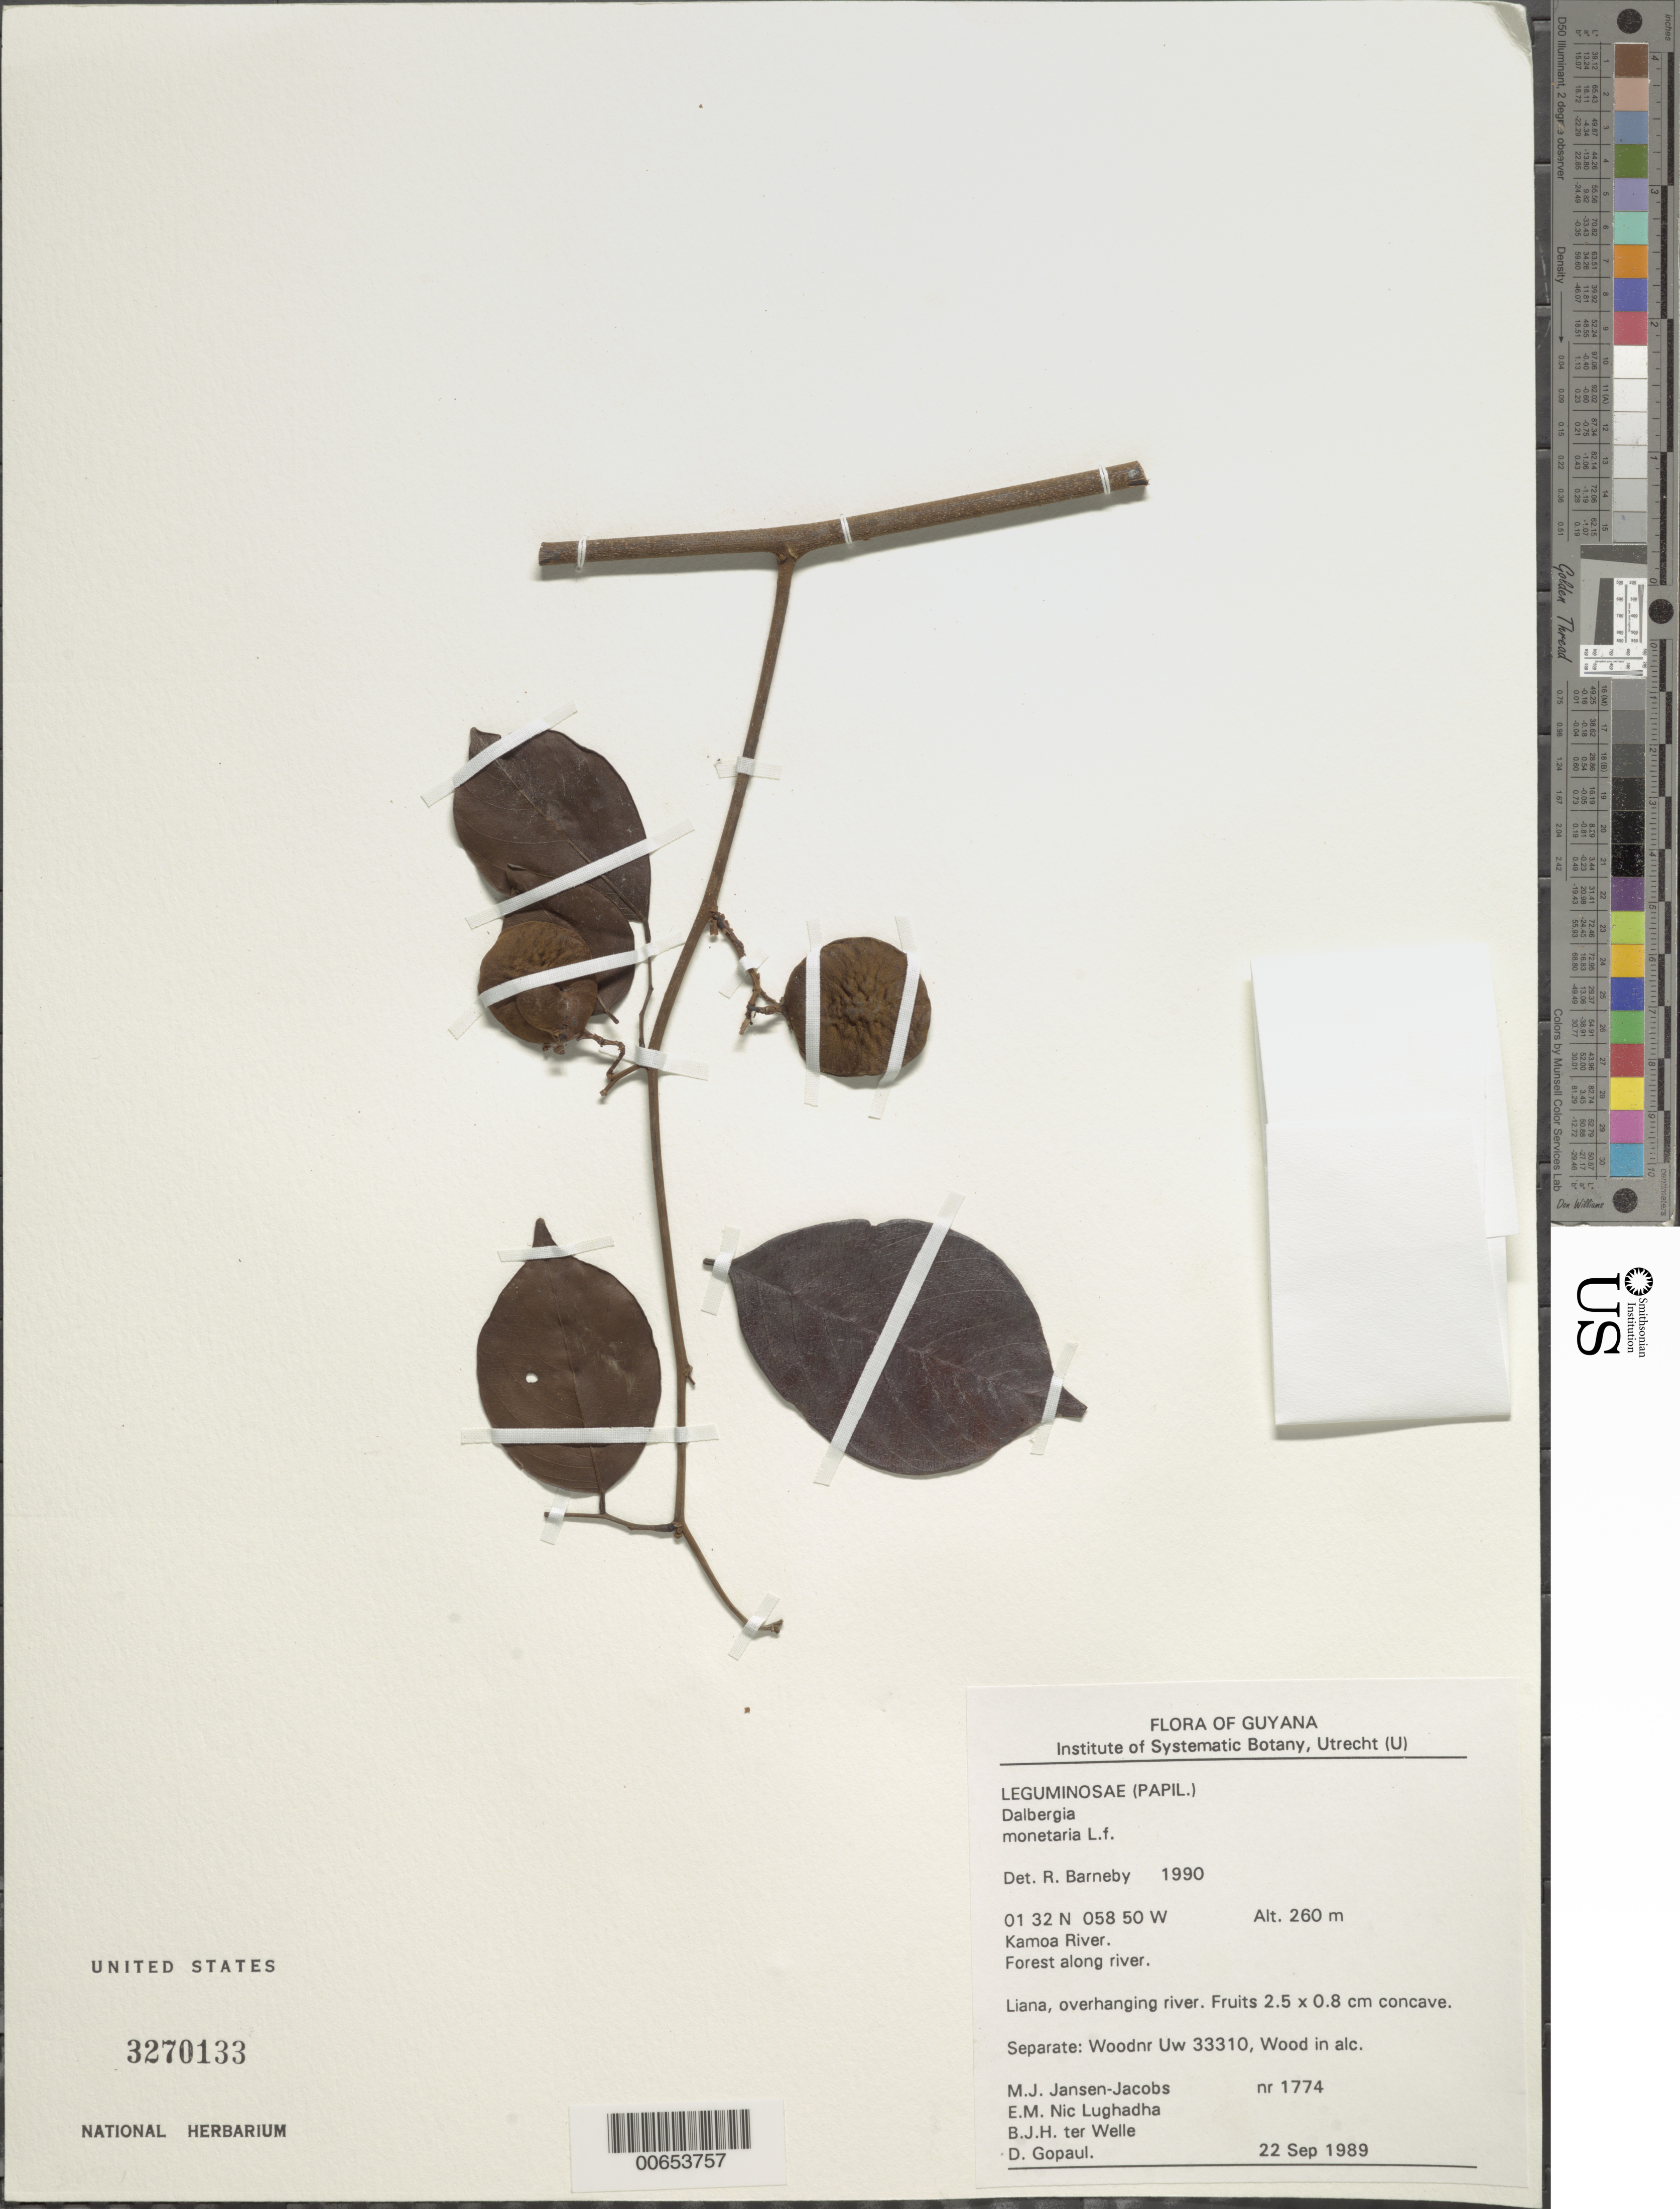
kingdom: Plantae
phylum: Tracheophyta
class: Magnoliopsida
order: Fabales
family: Fabaceae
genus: Dalbergia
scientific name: Dalbergia monetaria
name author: L. f.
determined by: Barneby, Rupert C., (NY)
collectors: M. J. Jansen-Jacobs, E. Nic Lughadha, B. Welle & D. Gopaul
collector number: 1774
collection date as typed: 22-Sep-89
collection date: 1989-09-22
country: Guyana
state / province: U. Takutu-U. Essequibo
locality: Kamoa River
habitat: Forest along river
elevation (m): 260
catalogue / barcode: US 3270133